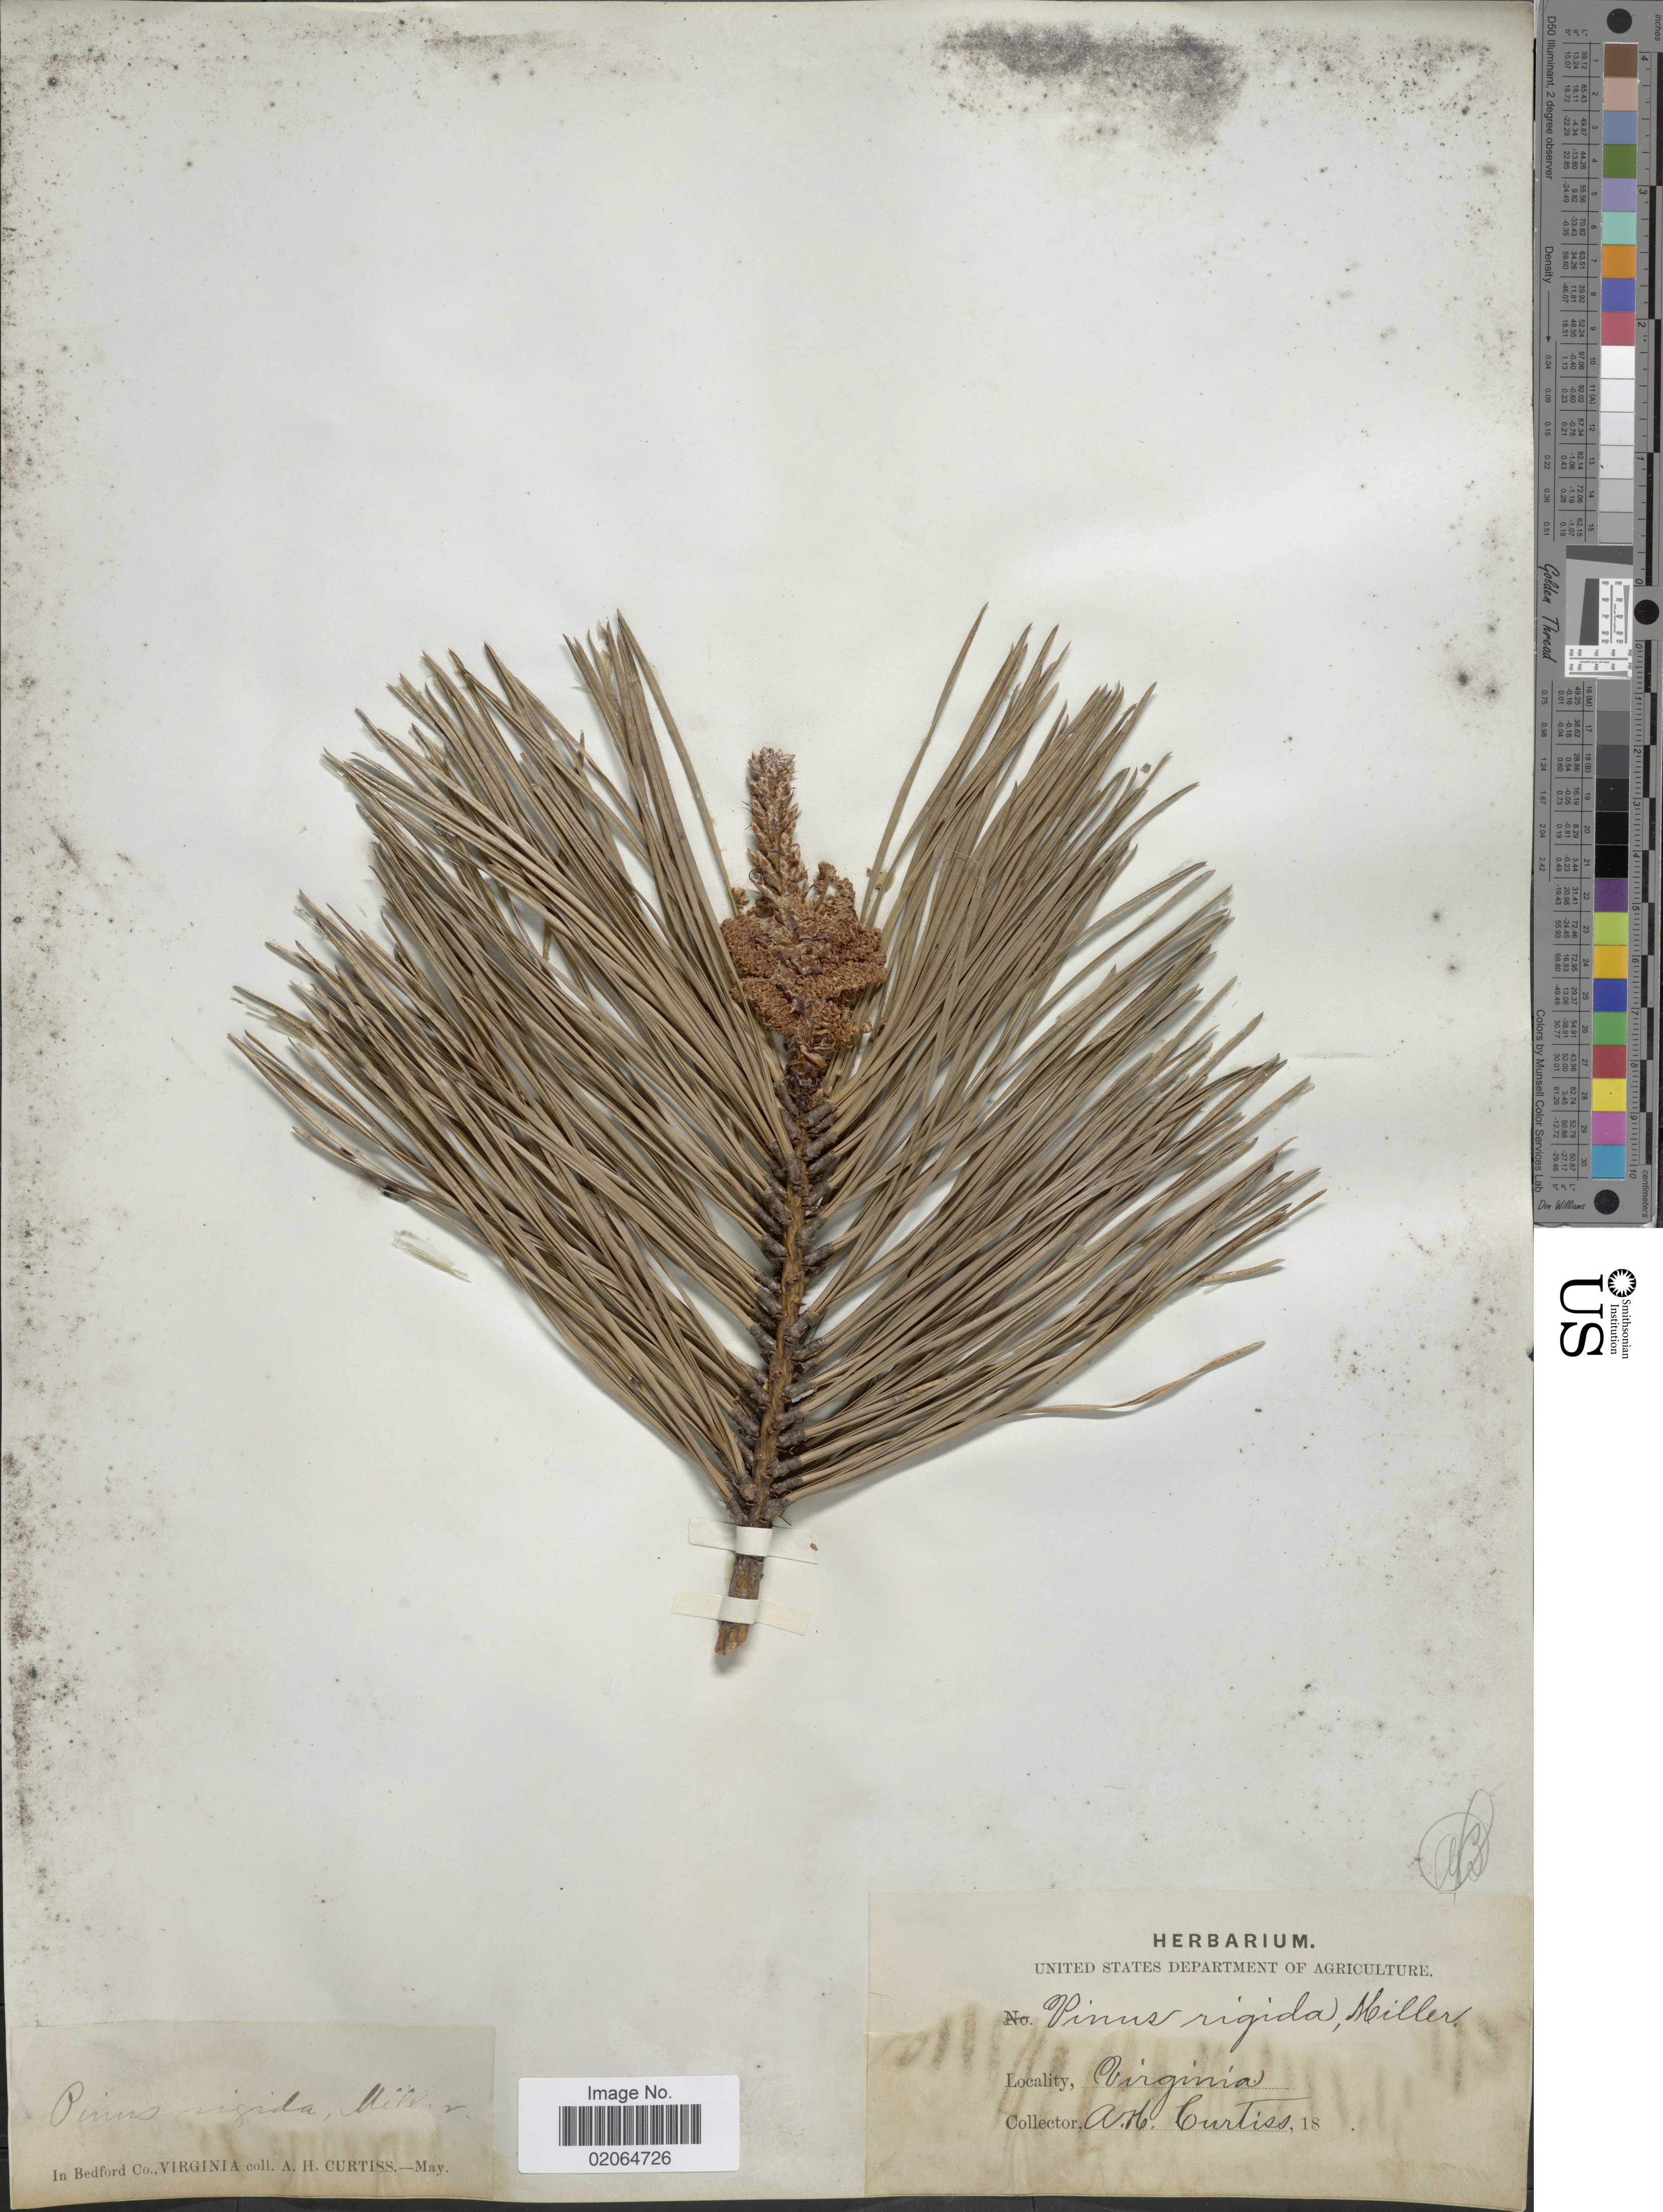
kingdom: Plantae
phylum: Tracheophyta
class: Pinopsida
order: Pinales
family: Pinaceae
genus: Pinus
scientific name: Pinus rigida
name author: Mill.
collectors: A. H. Curtiss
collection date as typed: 18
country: United States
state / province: Virginia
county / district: Bedford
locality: In Bedford Co.